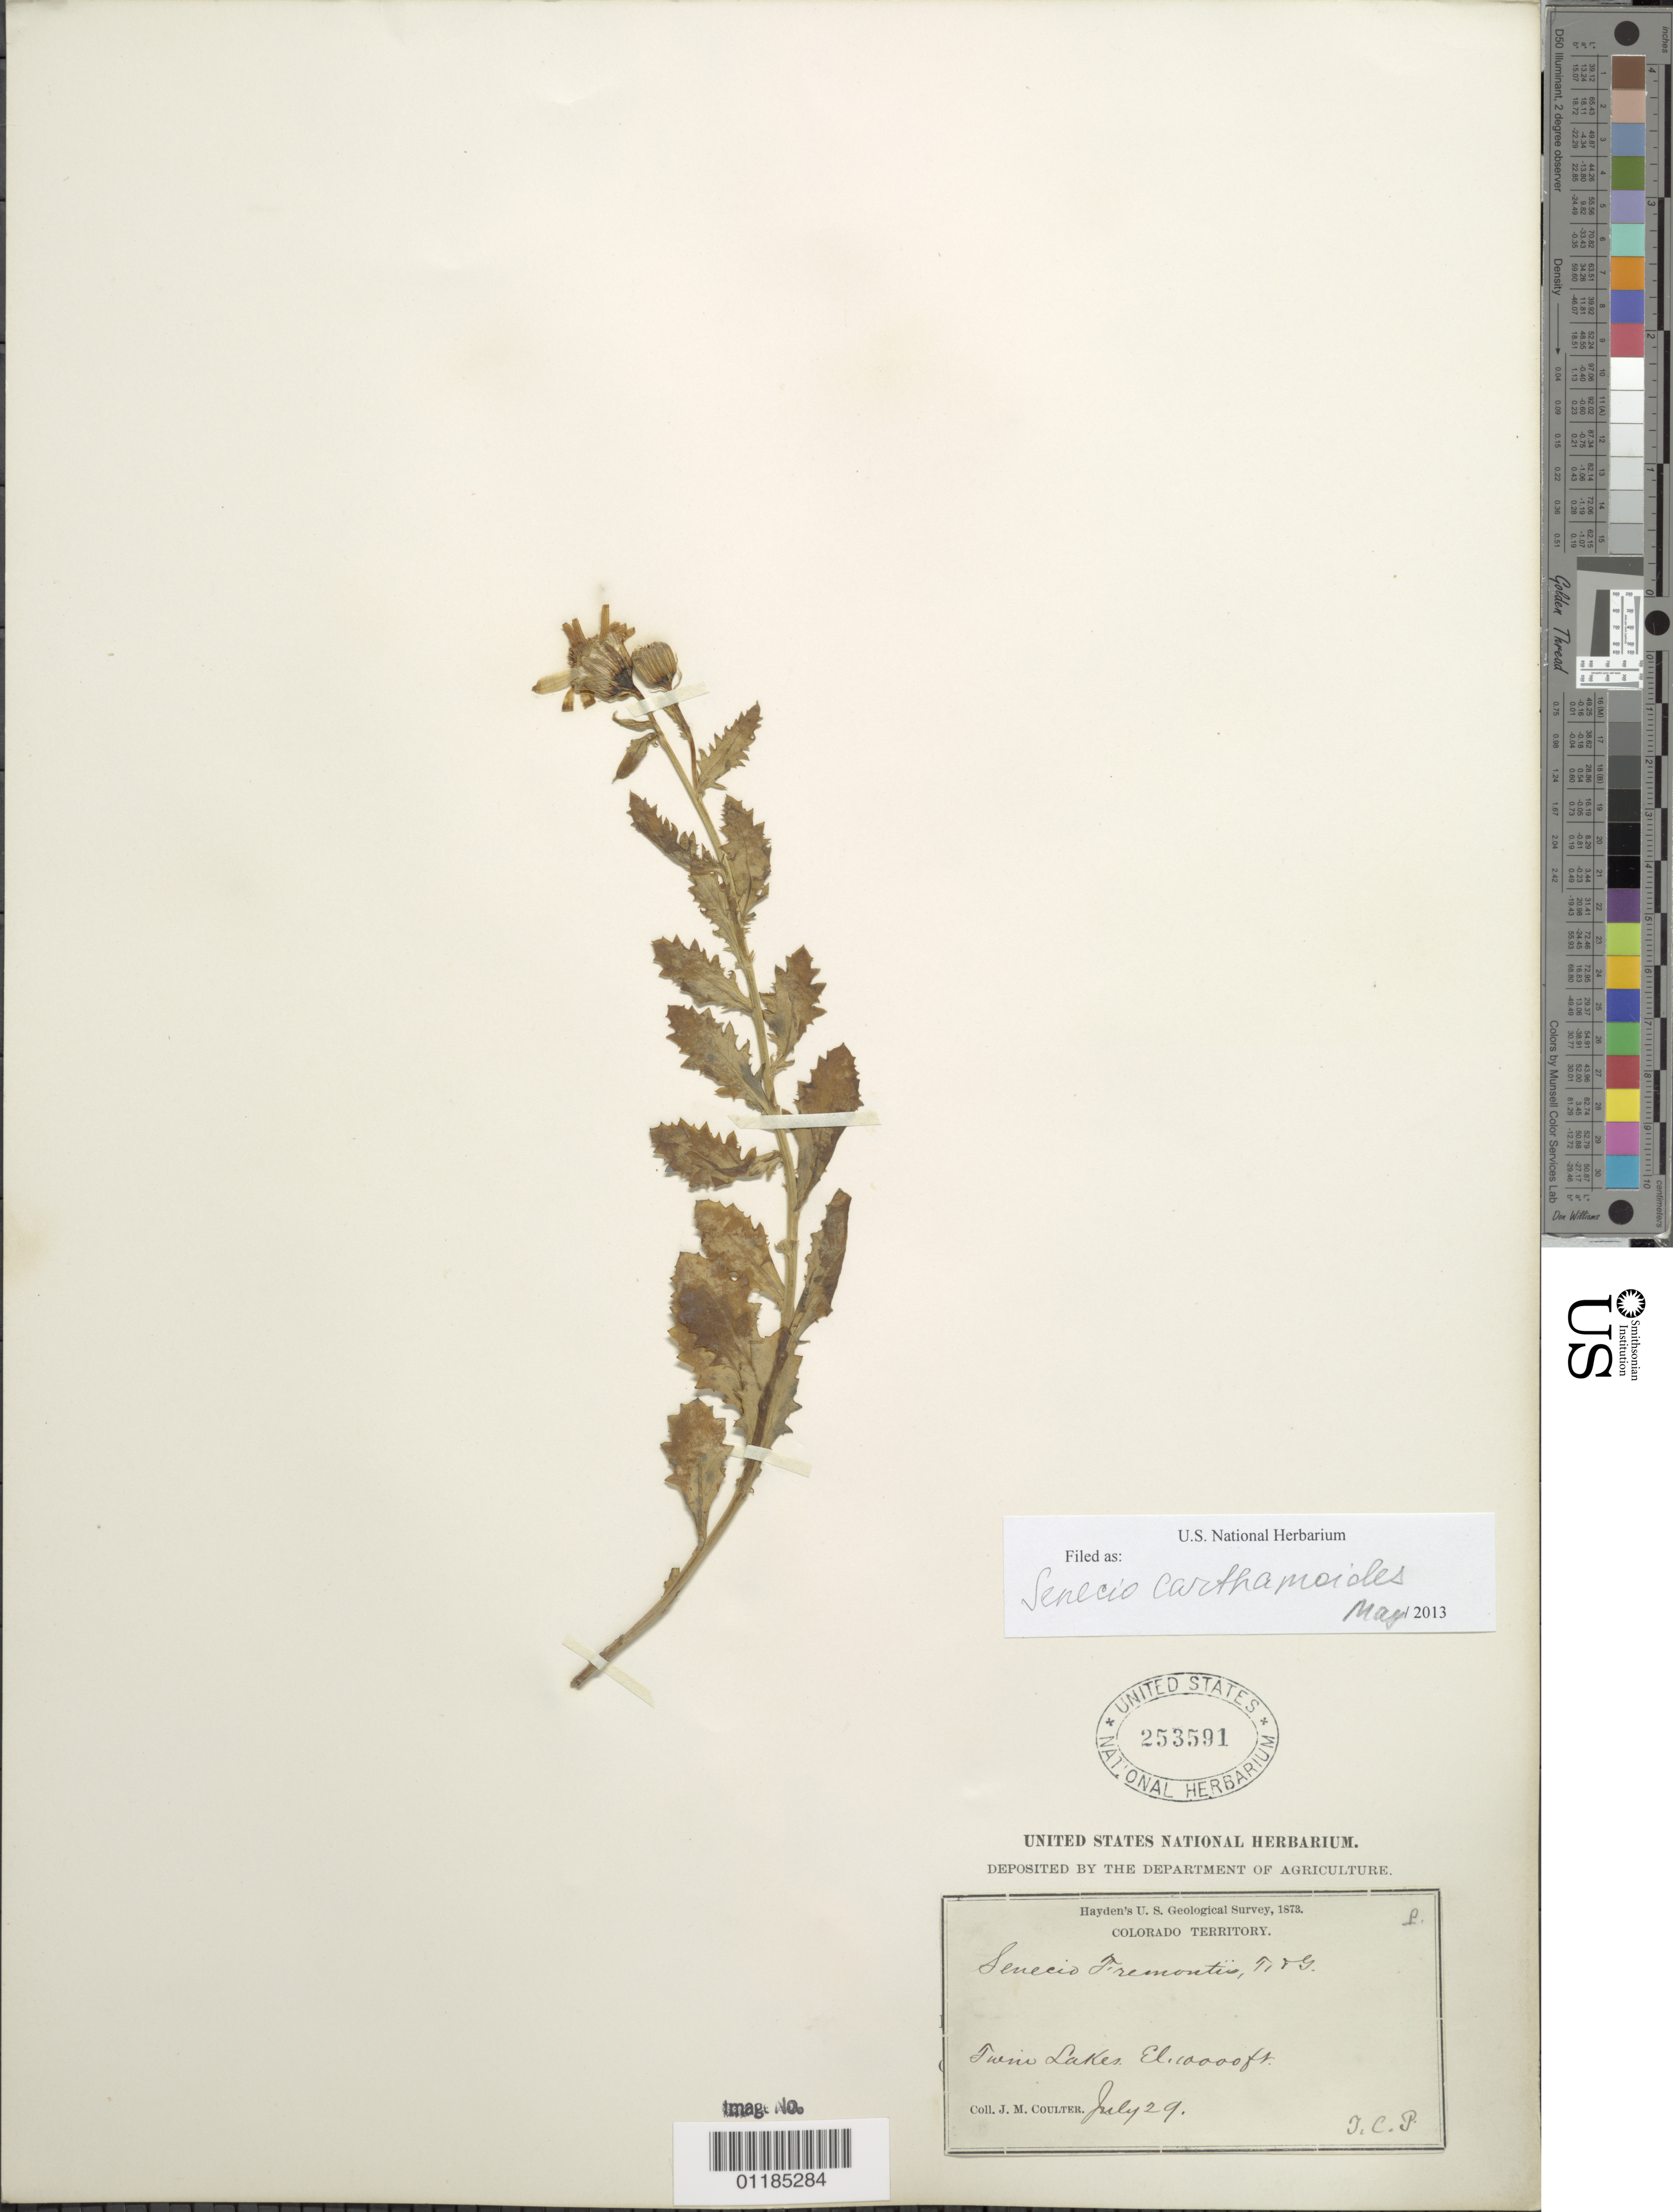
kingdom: Plantae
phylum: Tracheophyta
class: Magnoliopsida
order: Asterales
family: Asteraceae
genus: Senecio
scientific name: Senecio fremontii var. blitoides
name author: (Greene) Cronq.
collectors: J. M. Coulter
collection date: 1873-07-29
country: United States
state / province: Colorado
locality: Twin Lakes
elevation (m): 3048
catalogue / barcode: US 253591